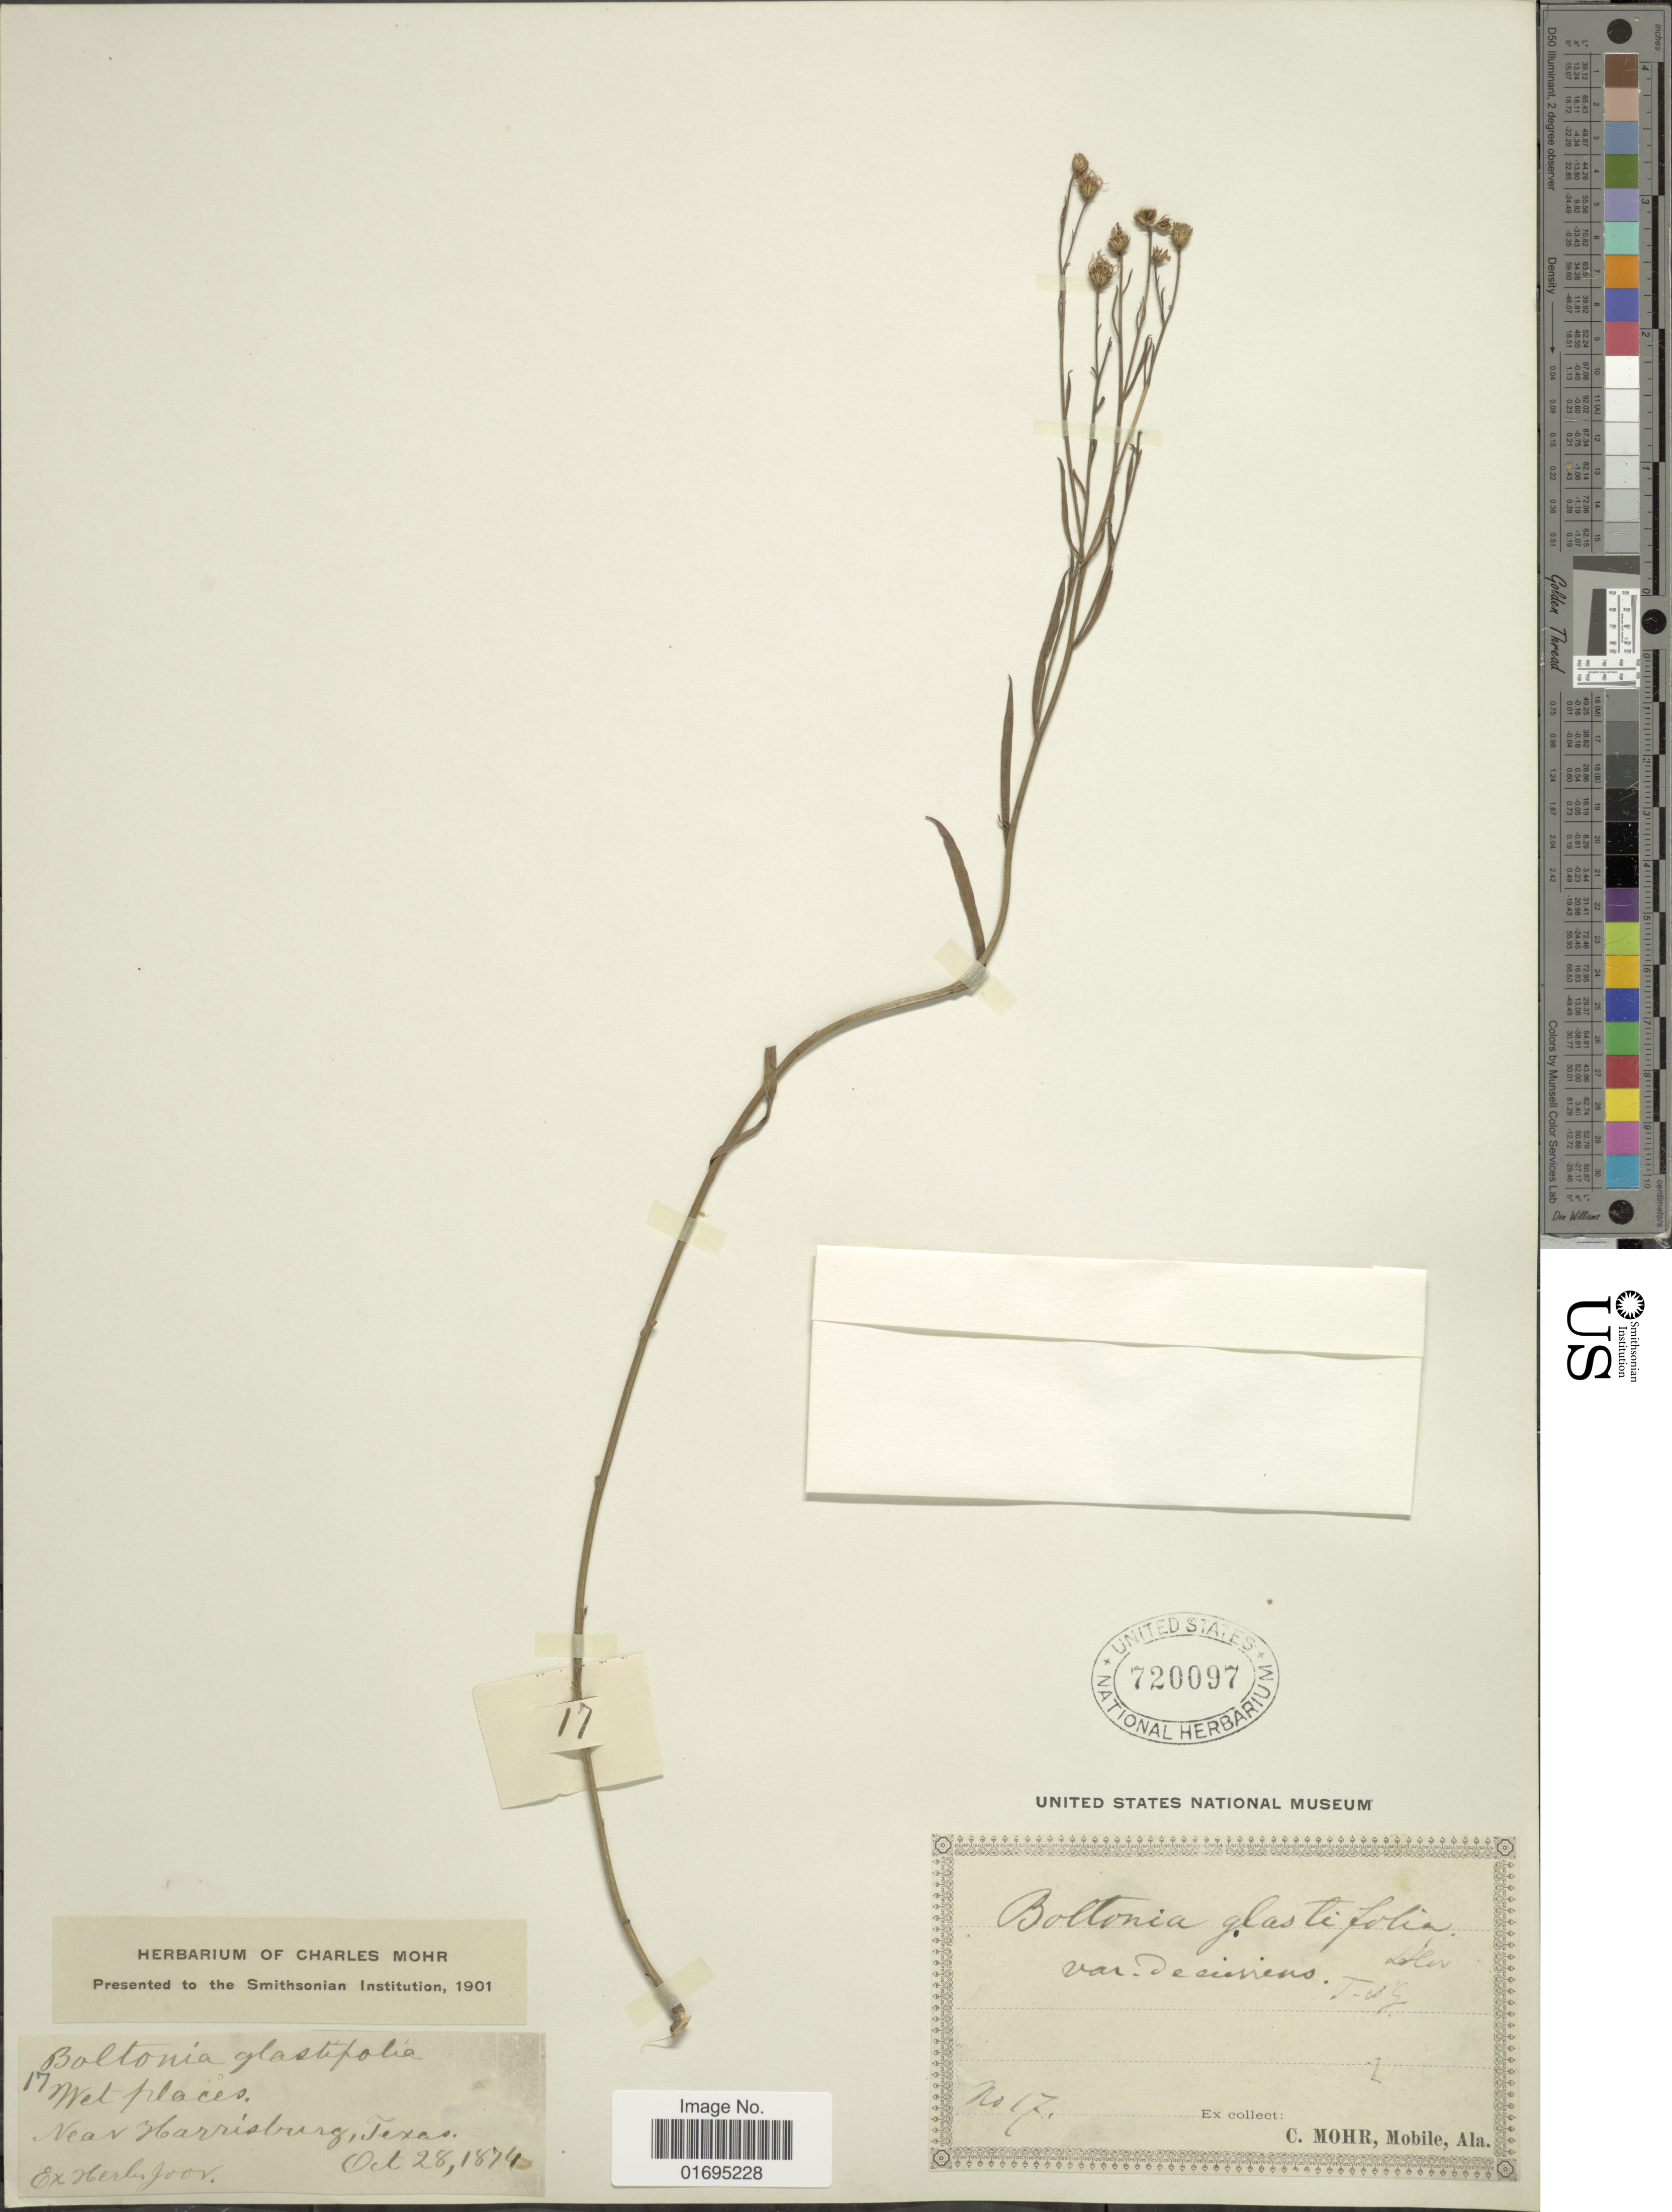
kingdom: Plantae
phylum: Tracheophyta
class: Magnoliopsida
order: Asterales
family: Asteraceae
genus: Boltonia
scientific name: Boltonia glastifolia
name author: L'Hér.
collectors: C. T. Mohr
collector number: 17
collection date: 1874-10-28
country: United States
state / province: Texas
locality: Near Harrisburg, Texas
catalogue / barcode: US 720097